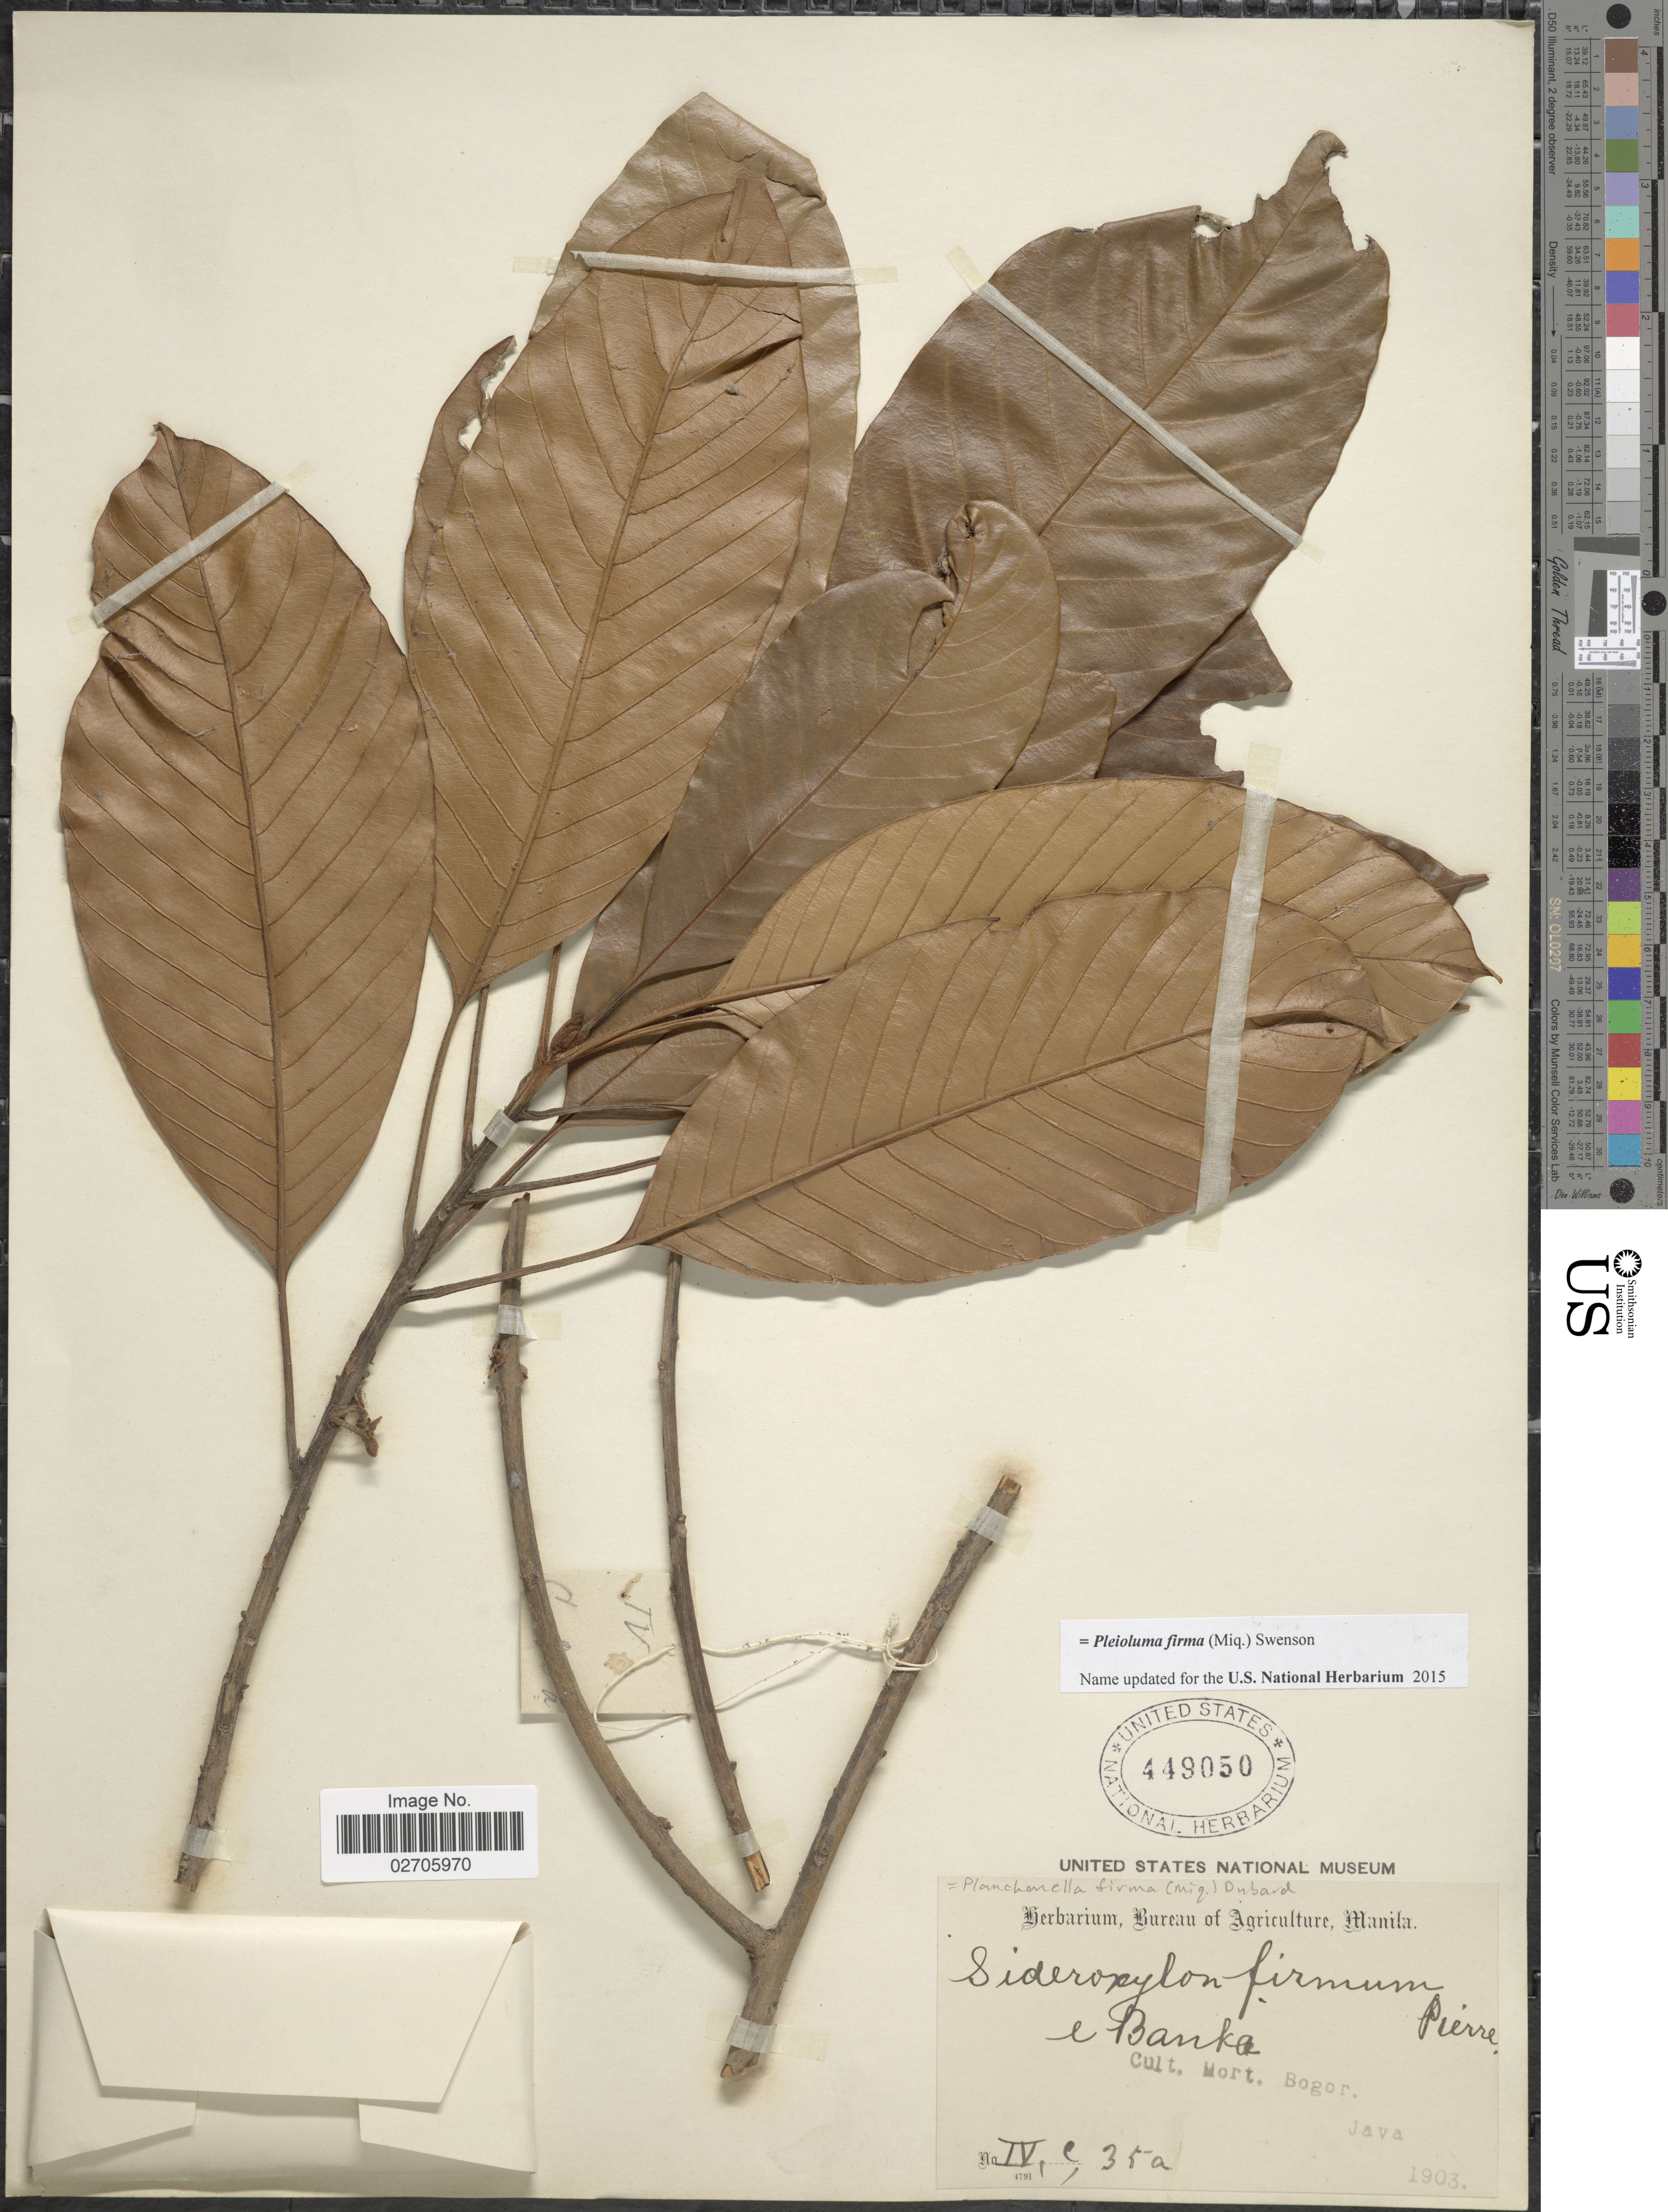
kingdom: Plantae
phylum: Tracheophyta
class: Magnoliopsida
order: Ericales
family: Sapotaceae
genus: Pleioluma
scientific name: Pleioluma firma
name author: (Miq.) Swenson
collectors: ex Herb. Bur. Agric. Manila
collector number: IVc35a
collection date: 1903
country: Indonesia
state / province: Java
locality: E Banka. Hort. Bogor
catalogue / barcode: US 449050